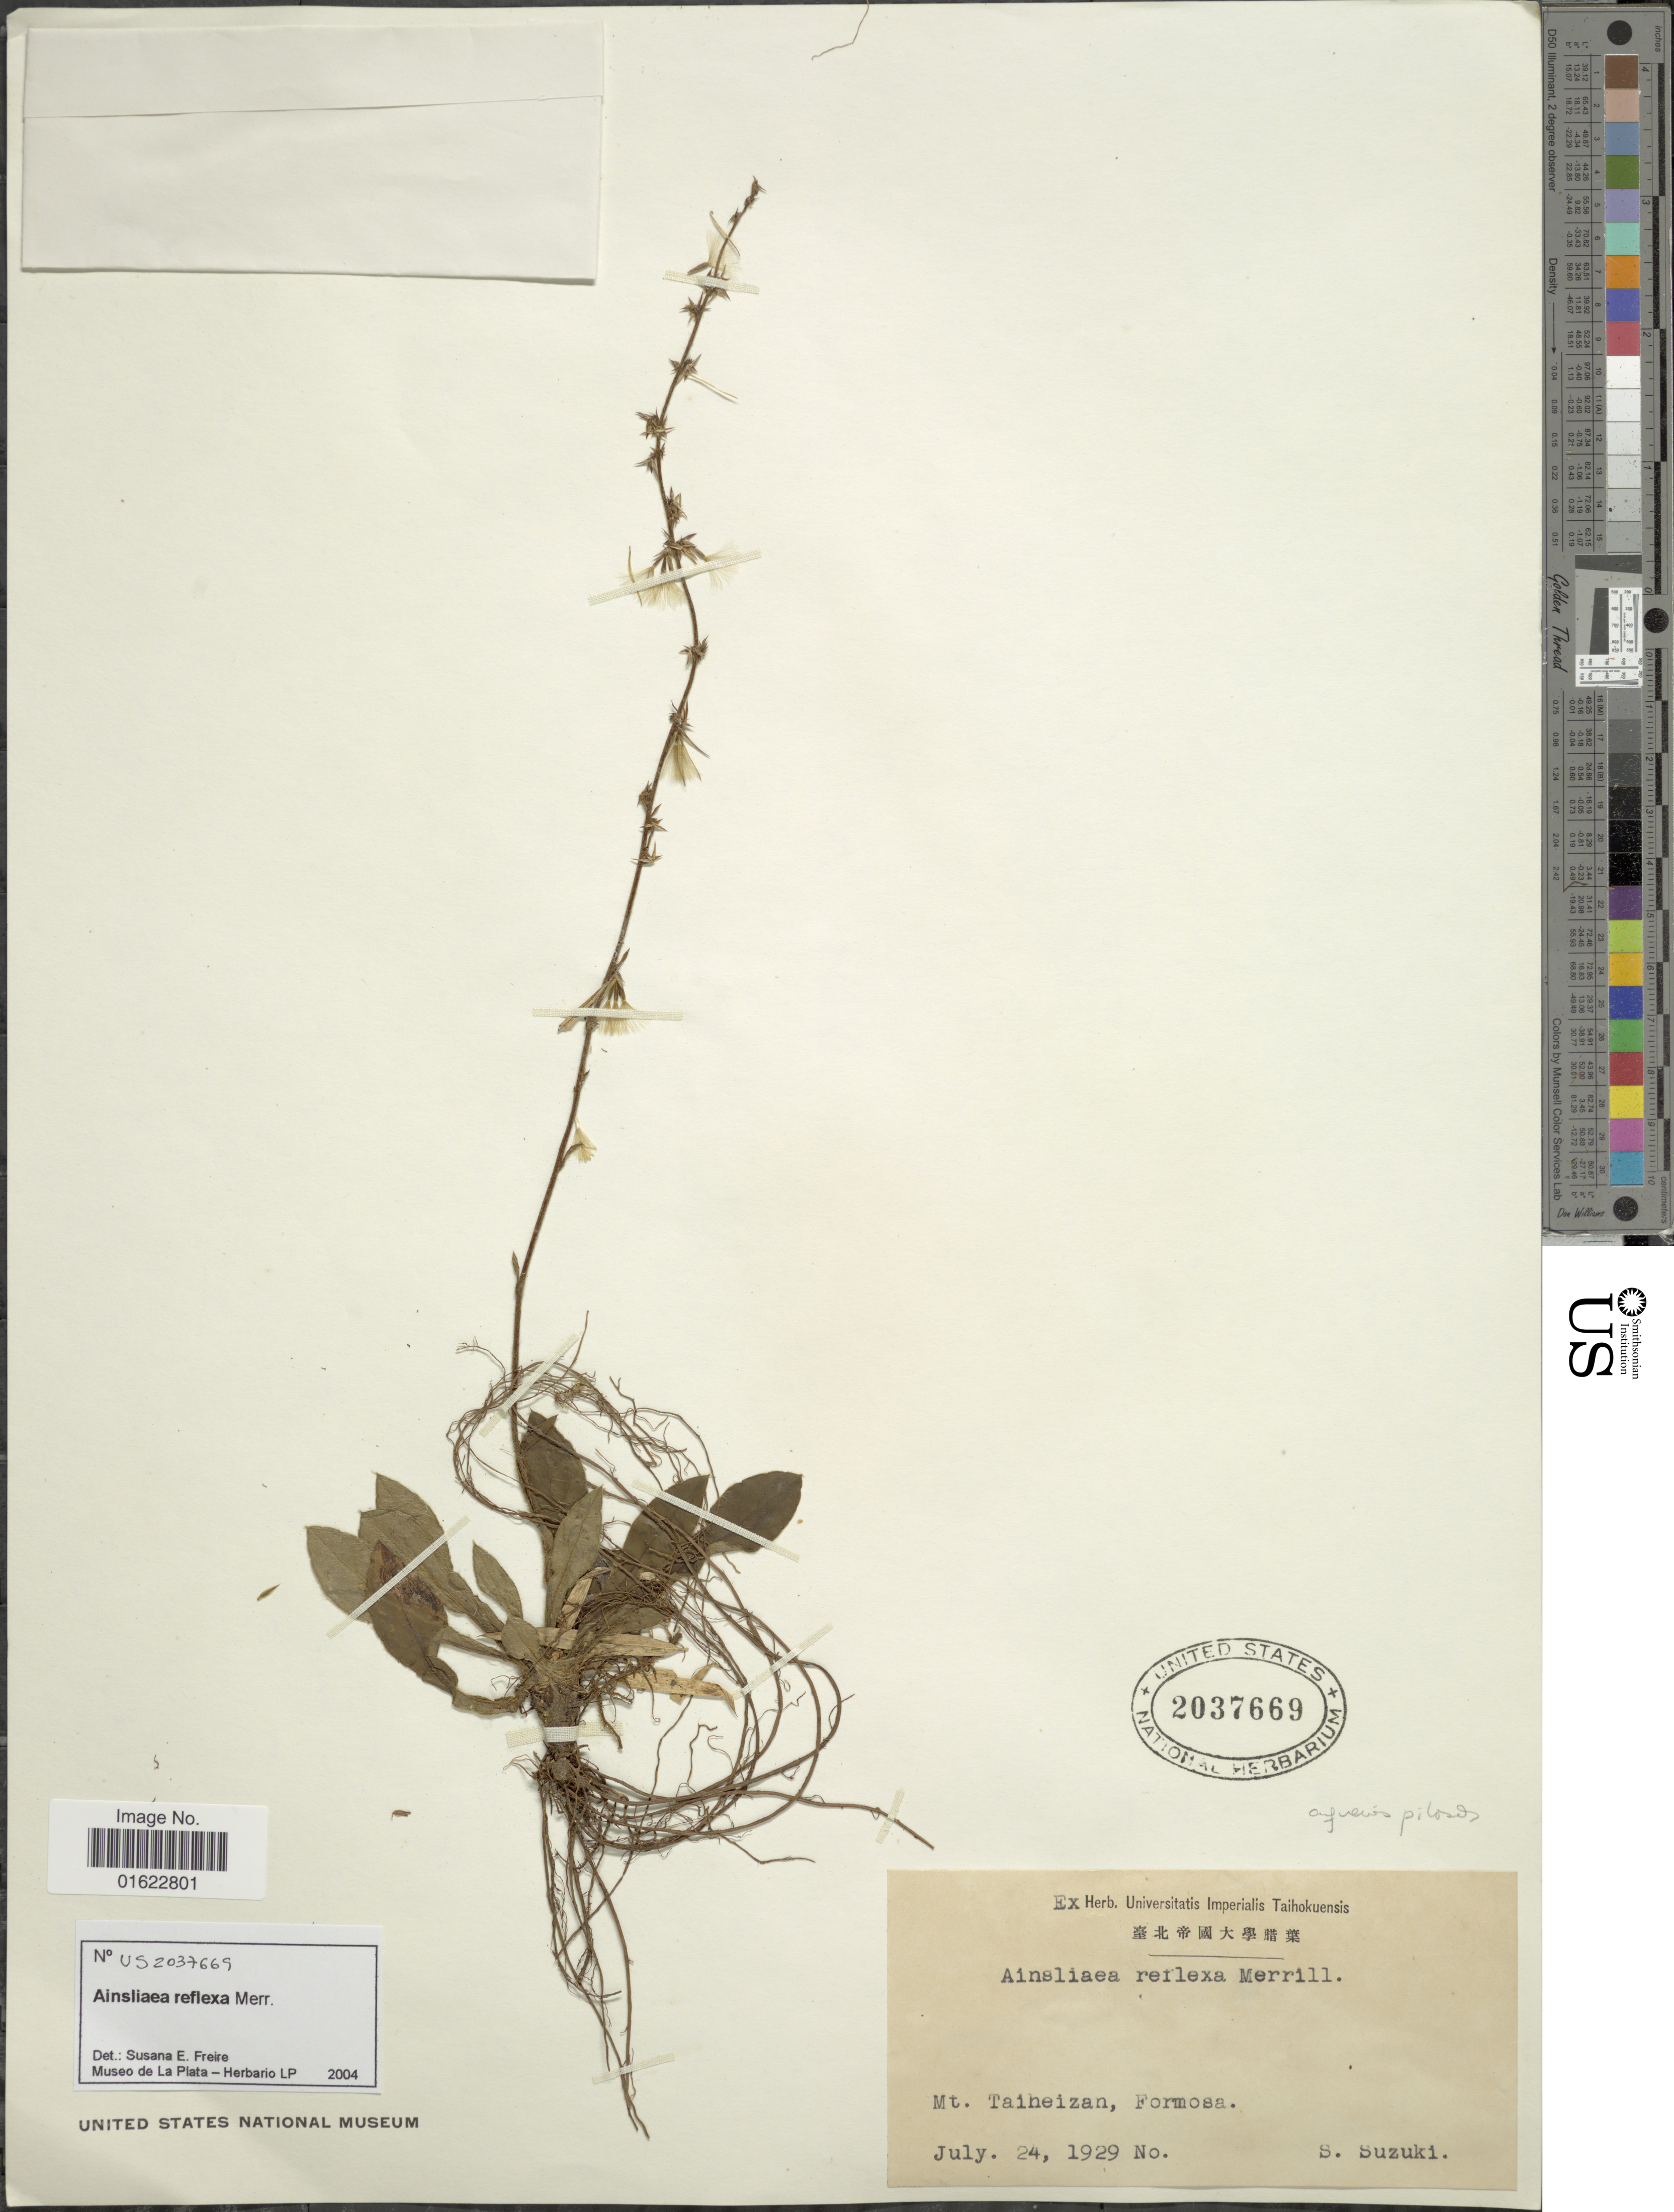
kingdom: Plantae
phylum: Tracheophyta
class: Magnoliopsida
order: Asterales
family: Asteraceae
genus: Ainsliaea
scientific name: Ainsliaea reflexa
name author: Merr.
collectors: S. Suzuki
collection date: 1929-07-24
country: Taiwan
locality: Mt. Taiheizan, Formosa.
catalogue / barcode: US 2037669